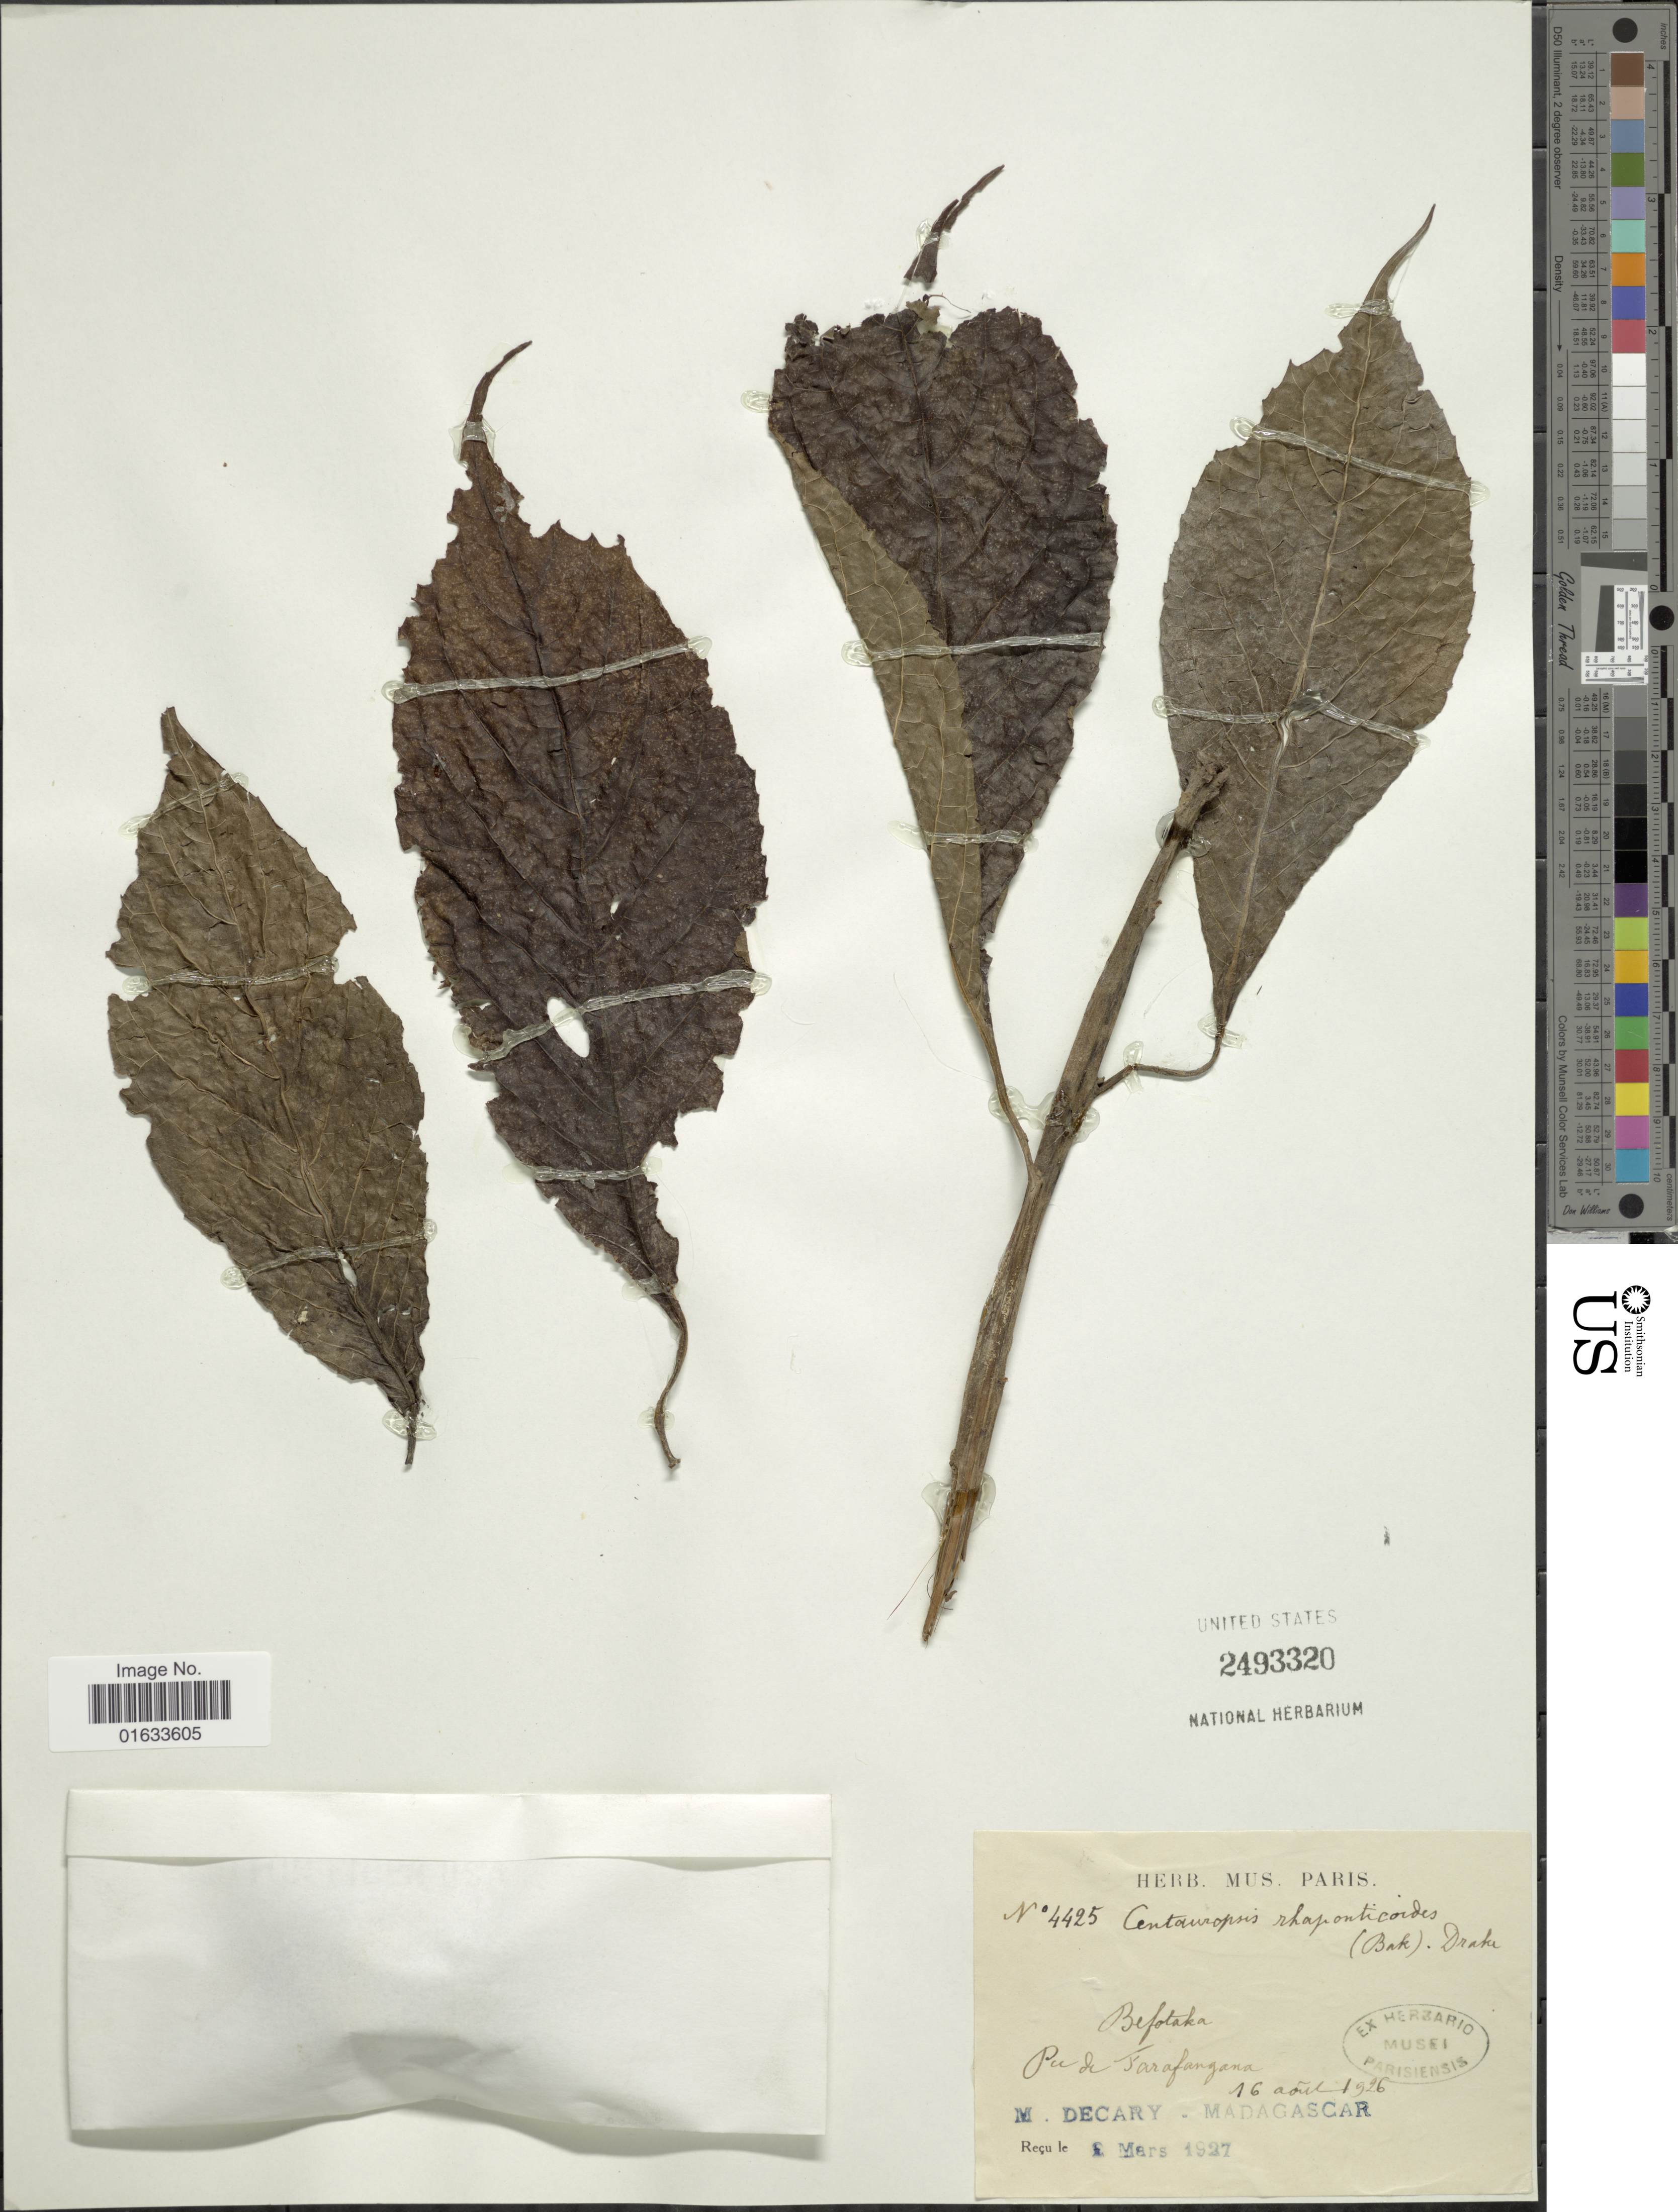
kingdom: Plantae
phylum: Tracheophyta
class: Magnoliopsida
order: Asterales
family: Asteraceae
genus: Centauropsis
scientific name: Centauropsis rhaponticoides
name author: (Baker) Drake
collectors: R. Decary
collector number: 4425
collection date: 1926-08-16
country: Madagascar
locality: Befotaka. Pu de Farafangana.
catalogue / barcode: US 2493320